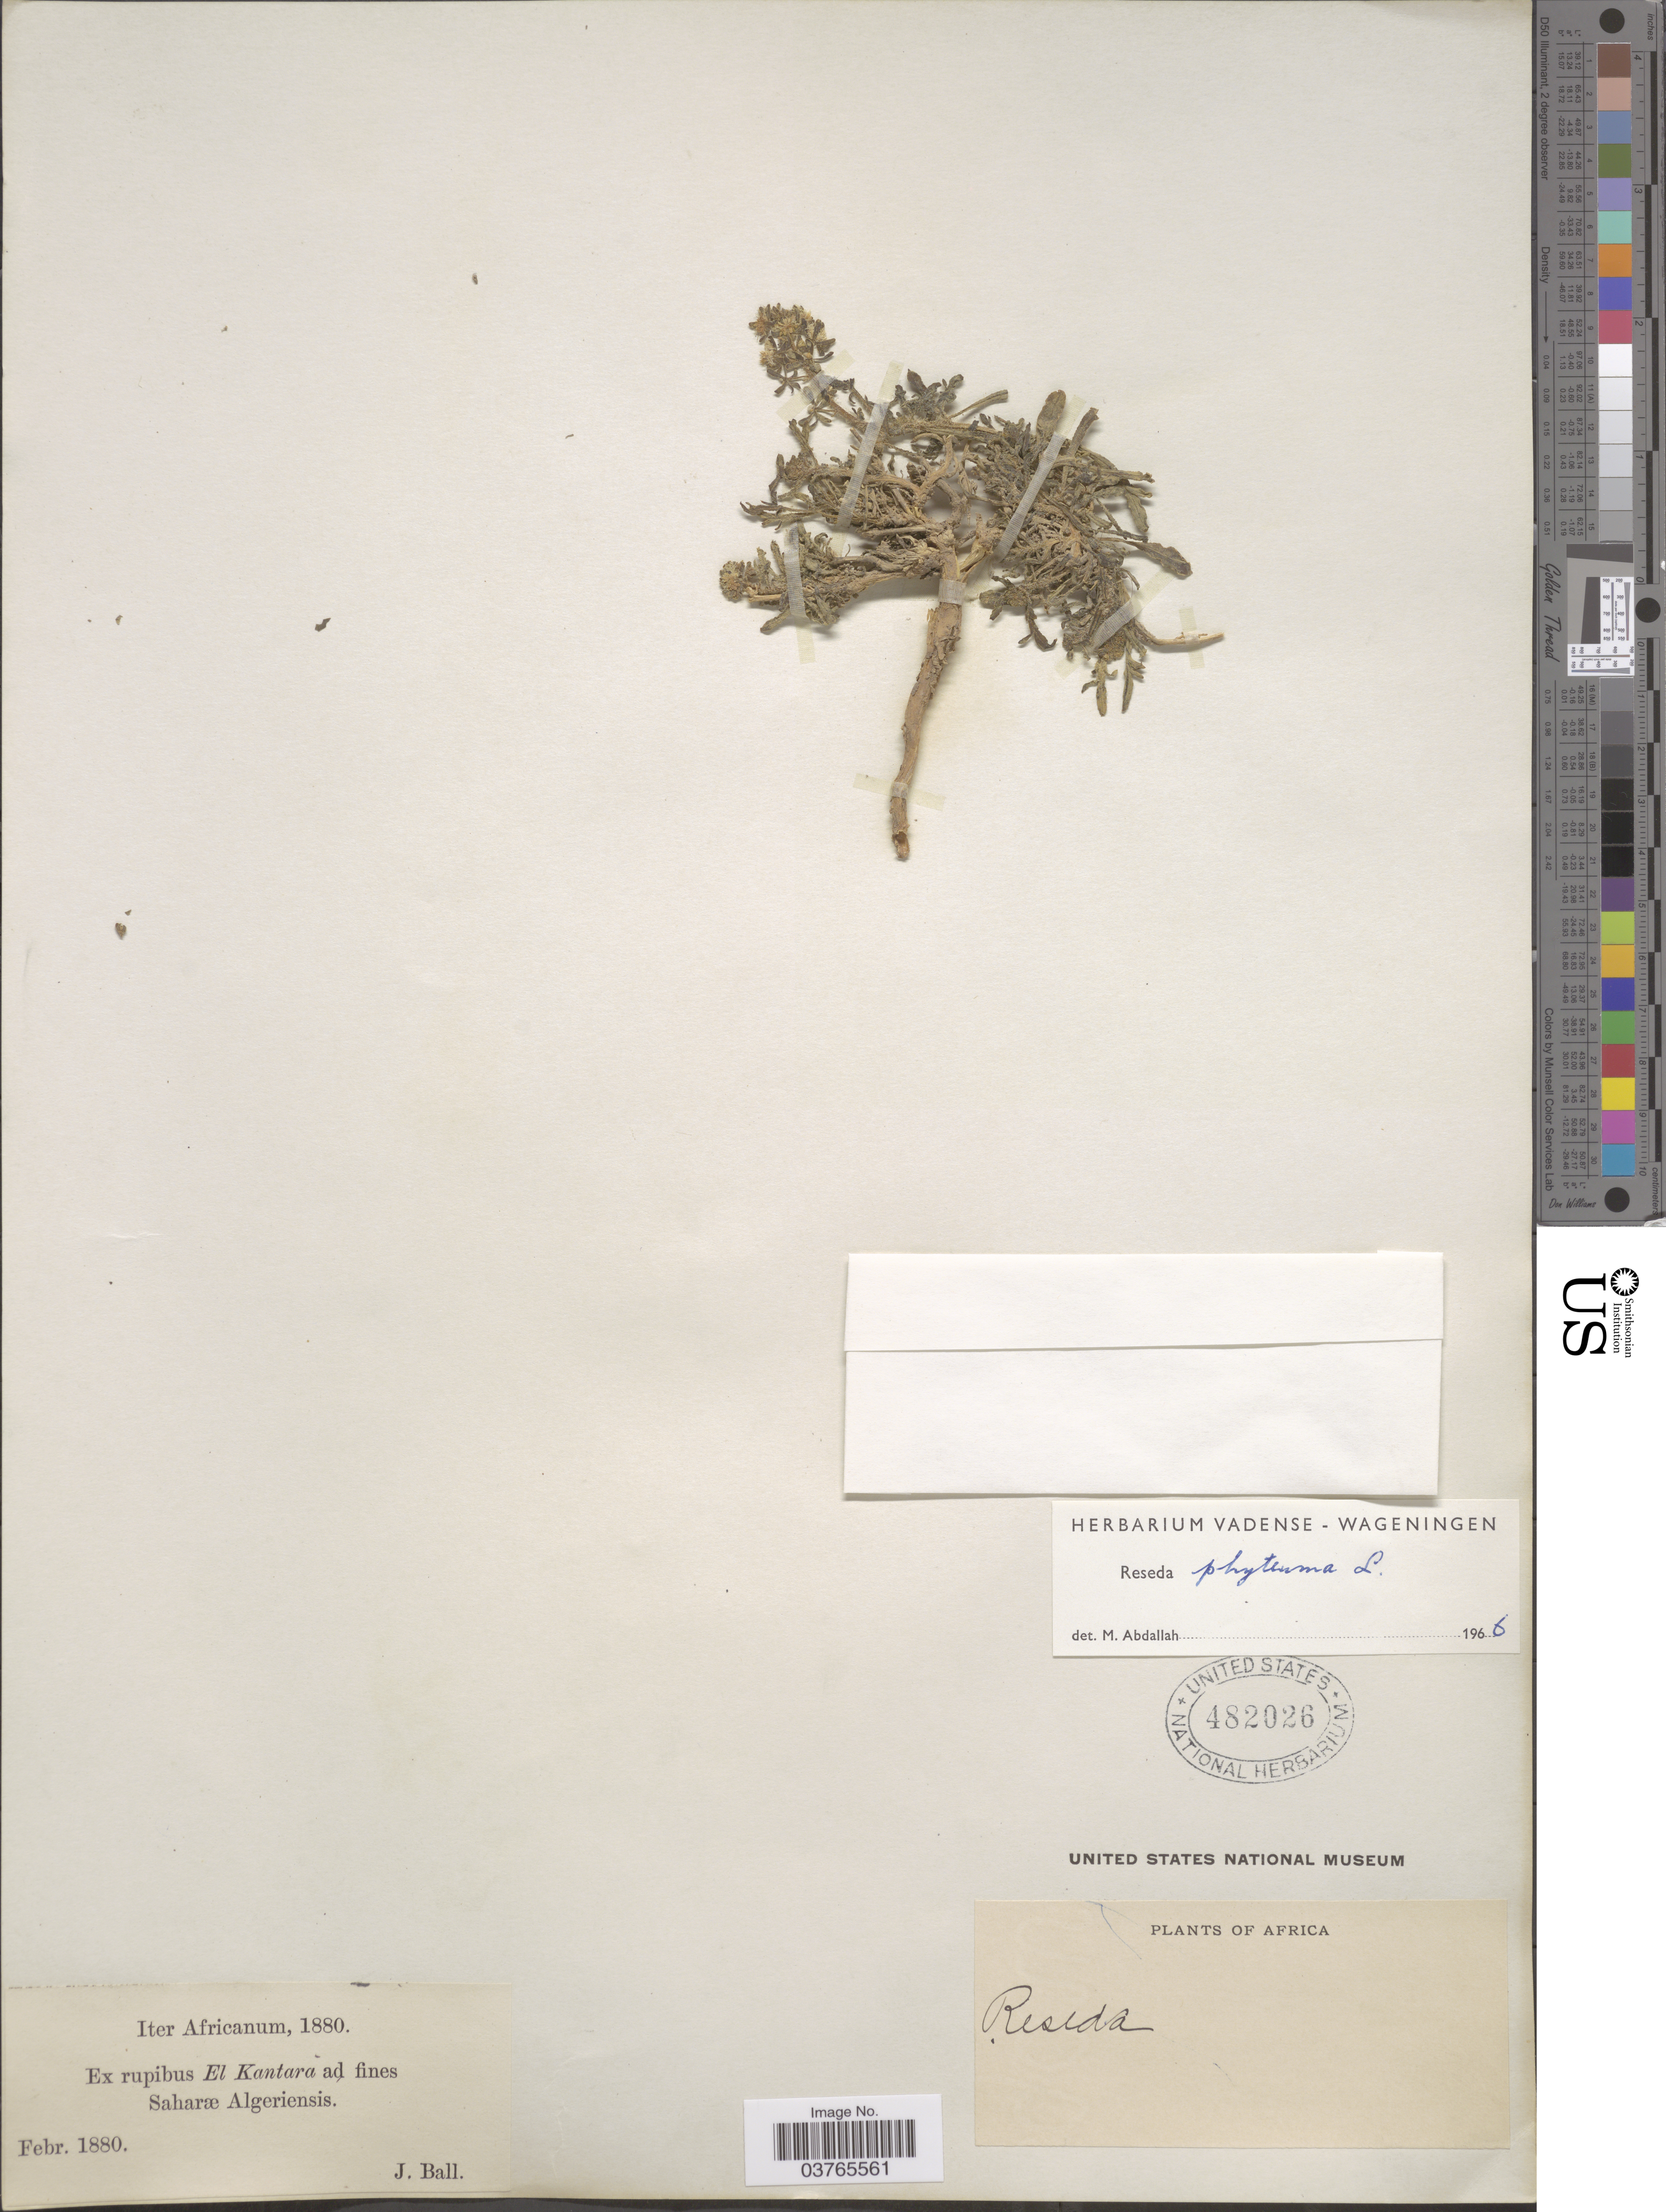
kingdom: Plantae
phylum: Tracheophyta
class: Magnoliopsida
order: Brassicales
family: Resedaceae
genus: Reseda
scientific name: Reseda phyteuma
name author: L.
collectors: J. Ball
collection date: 1880-02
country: Algeria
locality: Iter Africanum Ex. rupibus El Kantara ad fines Saharæ Algeriensis.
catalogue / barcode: US 482026